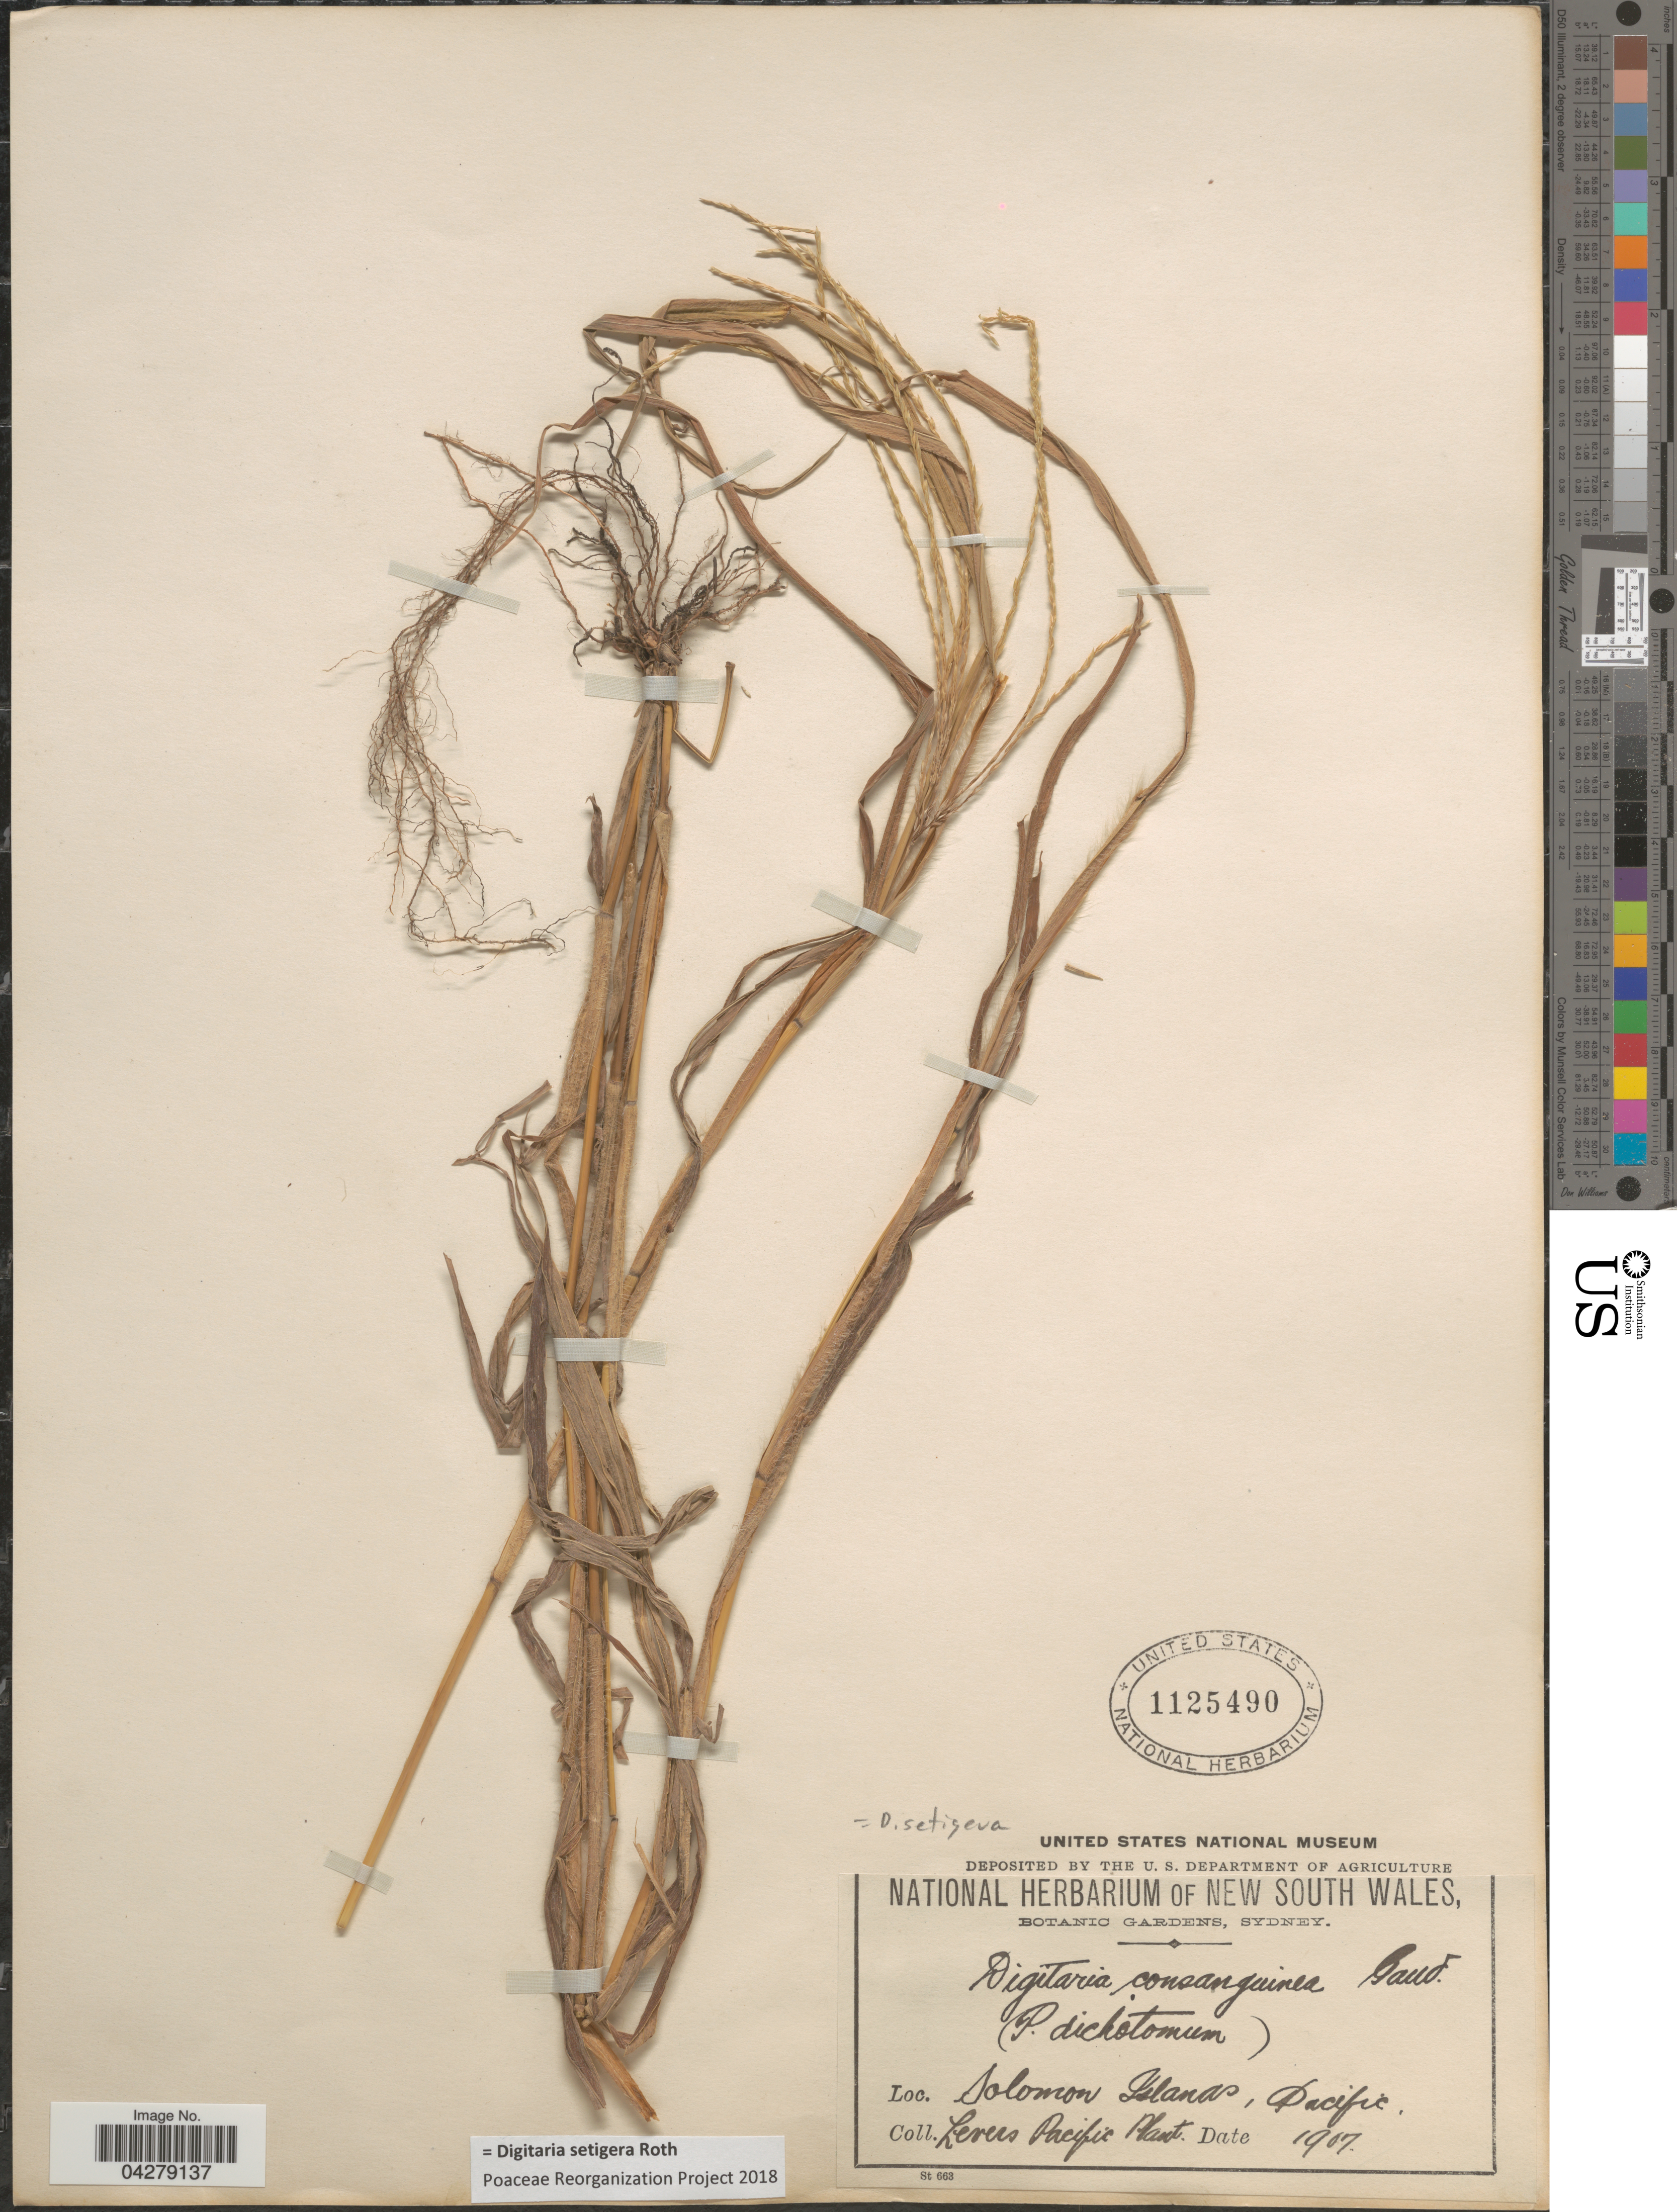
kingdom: Plantae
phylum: Tracheophyta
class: Liliopsida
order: Poales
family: Poaceae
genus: Digitaria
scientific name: Digitaria setigera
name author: Roth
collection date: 1907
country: Solomon Islands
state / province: Solomon Islands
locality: Pacific.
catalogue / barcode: US 1125490